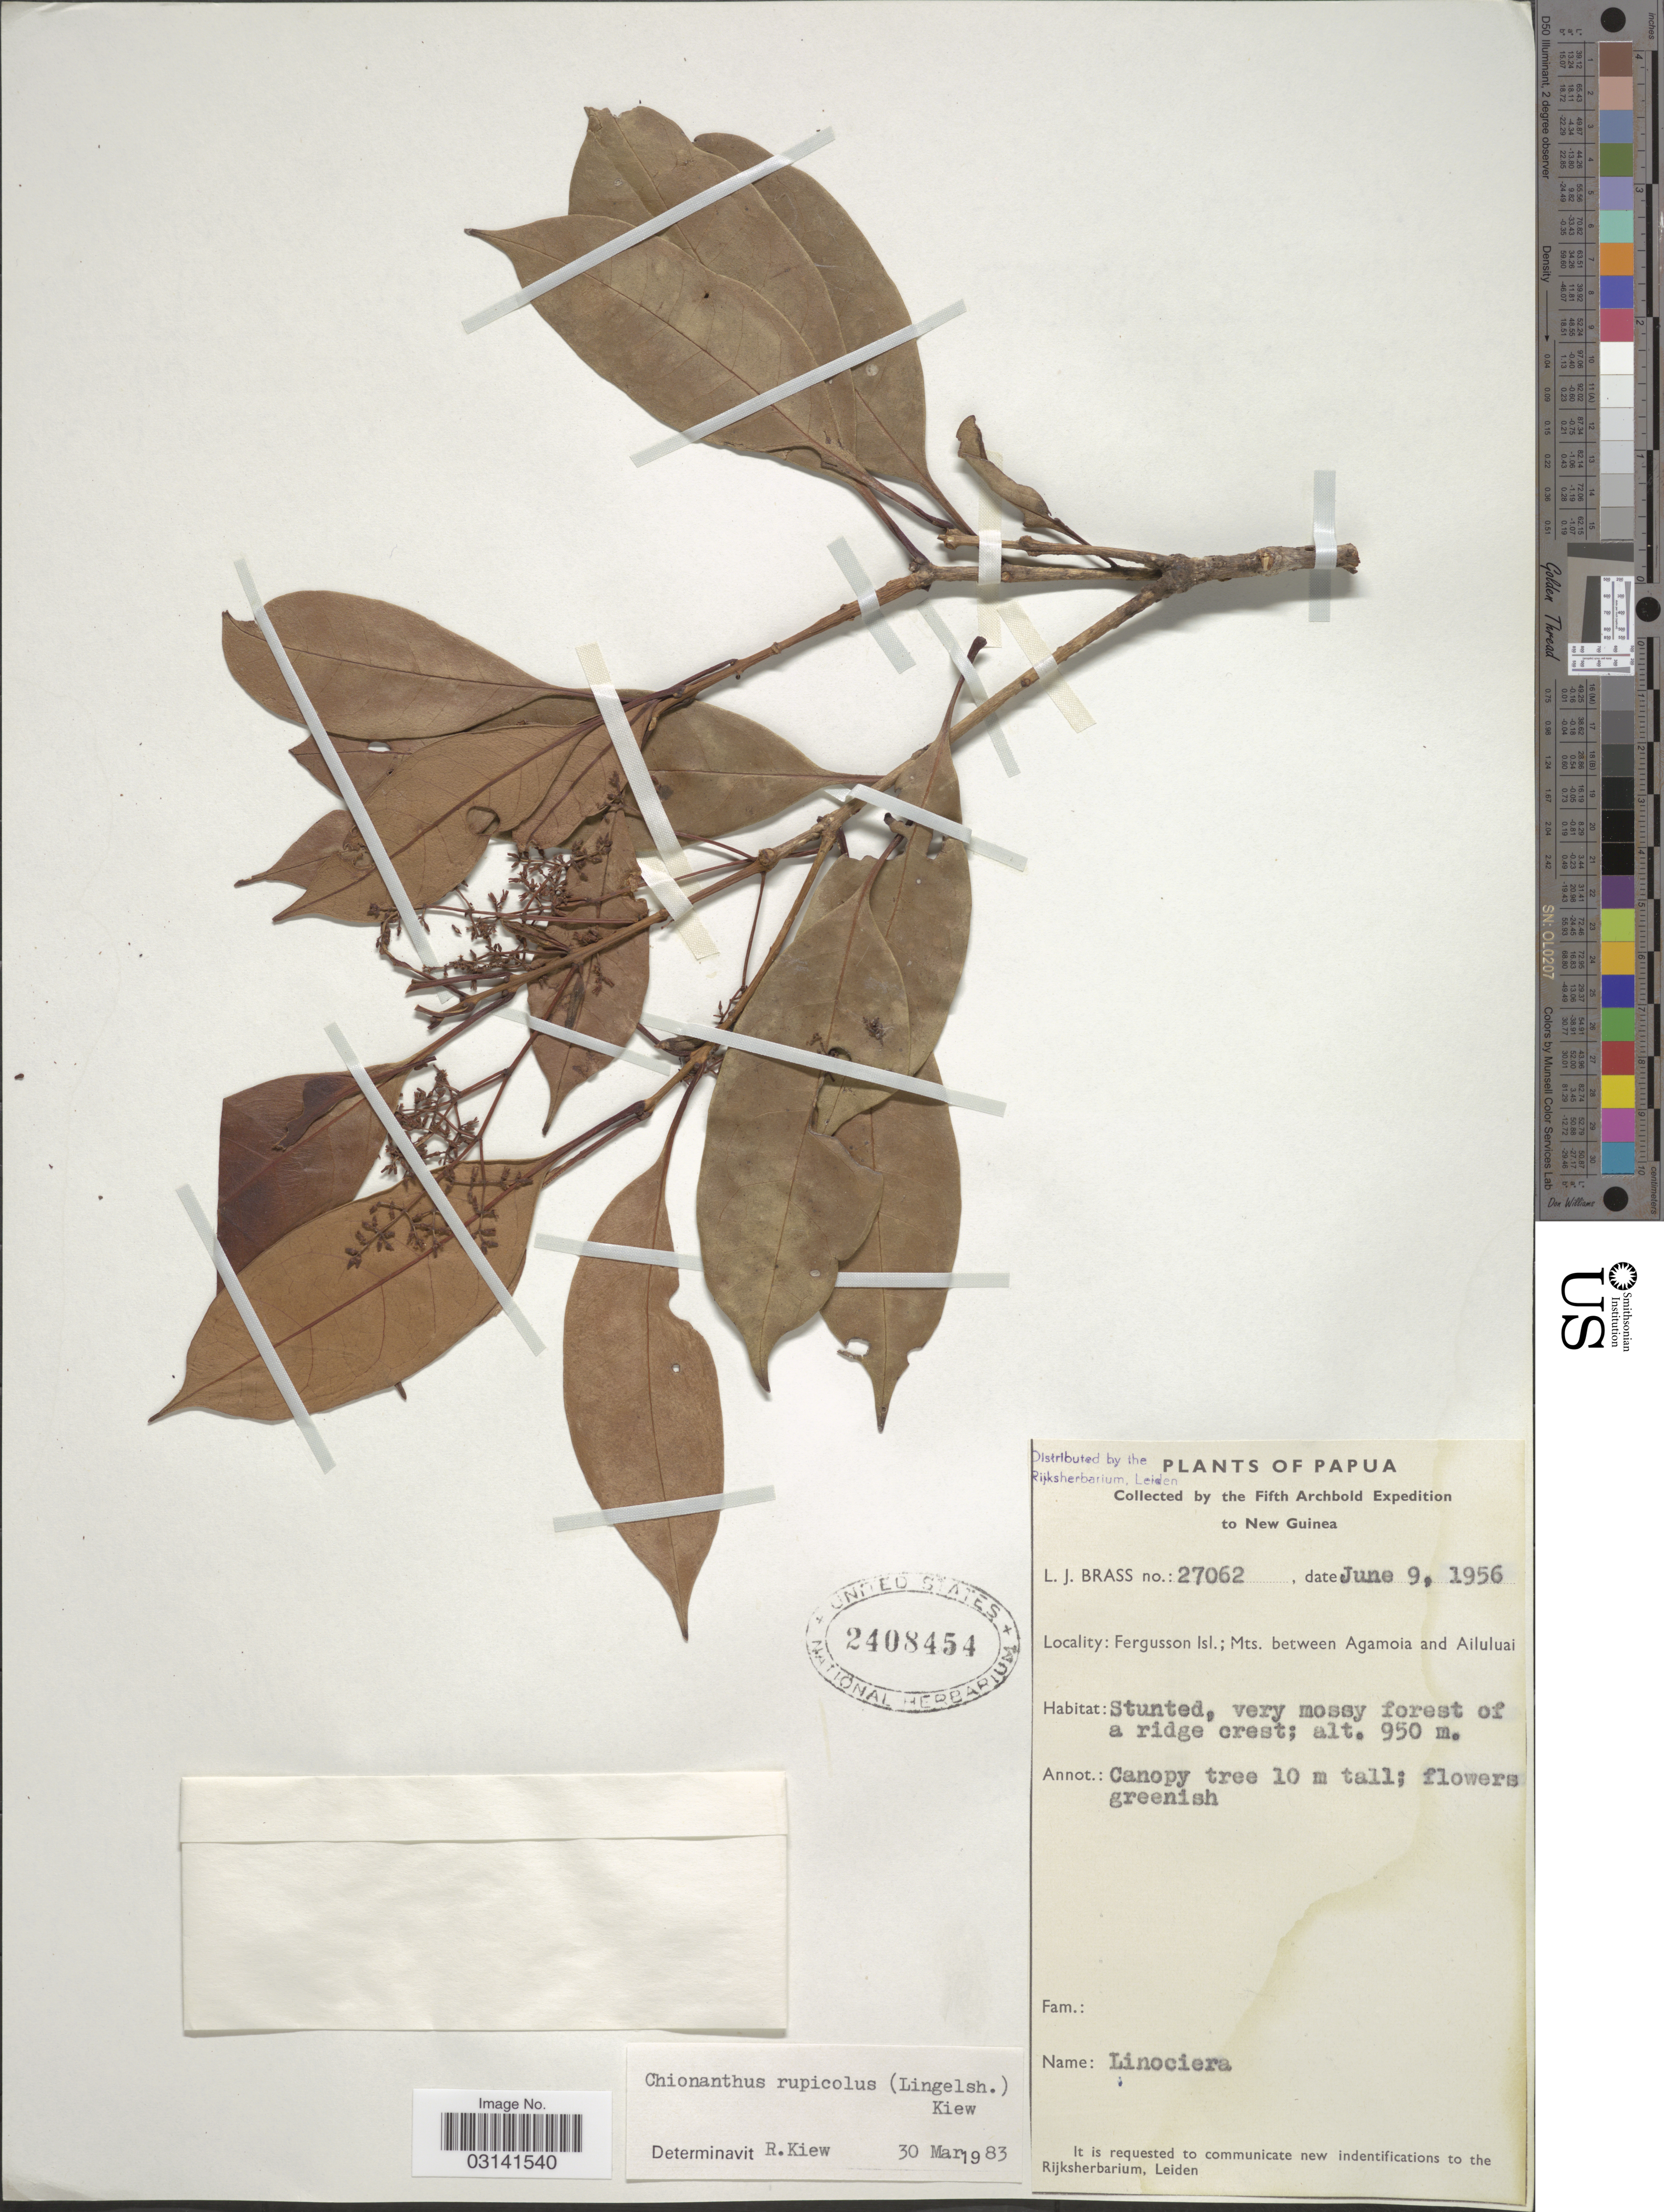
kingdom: Plantae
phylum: Tracheophyta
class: Magnoliopsida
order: Lamiales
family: Oleaceae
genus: Chionanthus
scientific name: Chionanthus rupicolus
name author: (Lingelsh.) Kiew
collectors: L. J. Brass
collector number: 27062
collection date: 1956-06-09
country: Papua New Guinea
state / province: Milne Bay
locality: Papua. New Guinea. Fergusson Isl.; Mts. between Agamoia and Ailuluai.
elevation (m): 950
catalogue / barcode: US 2408454